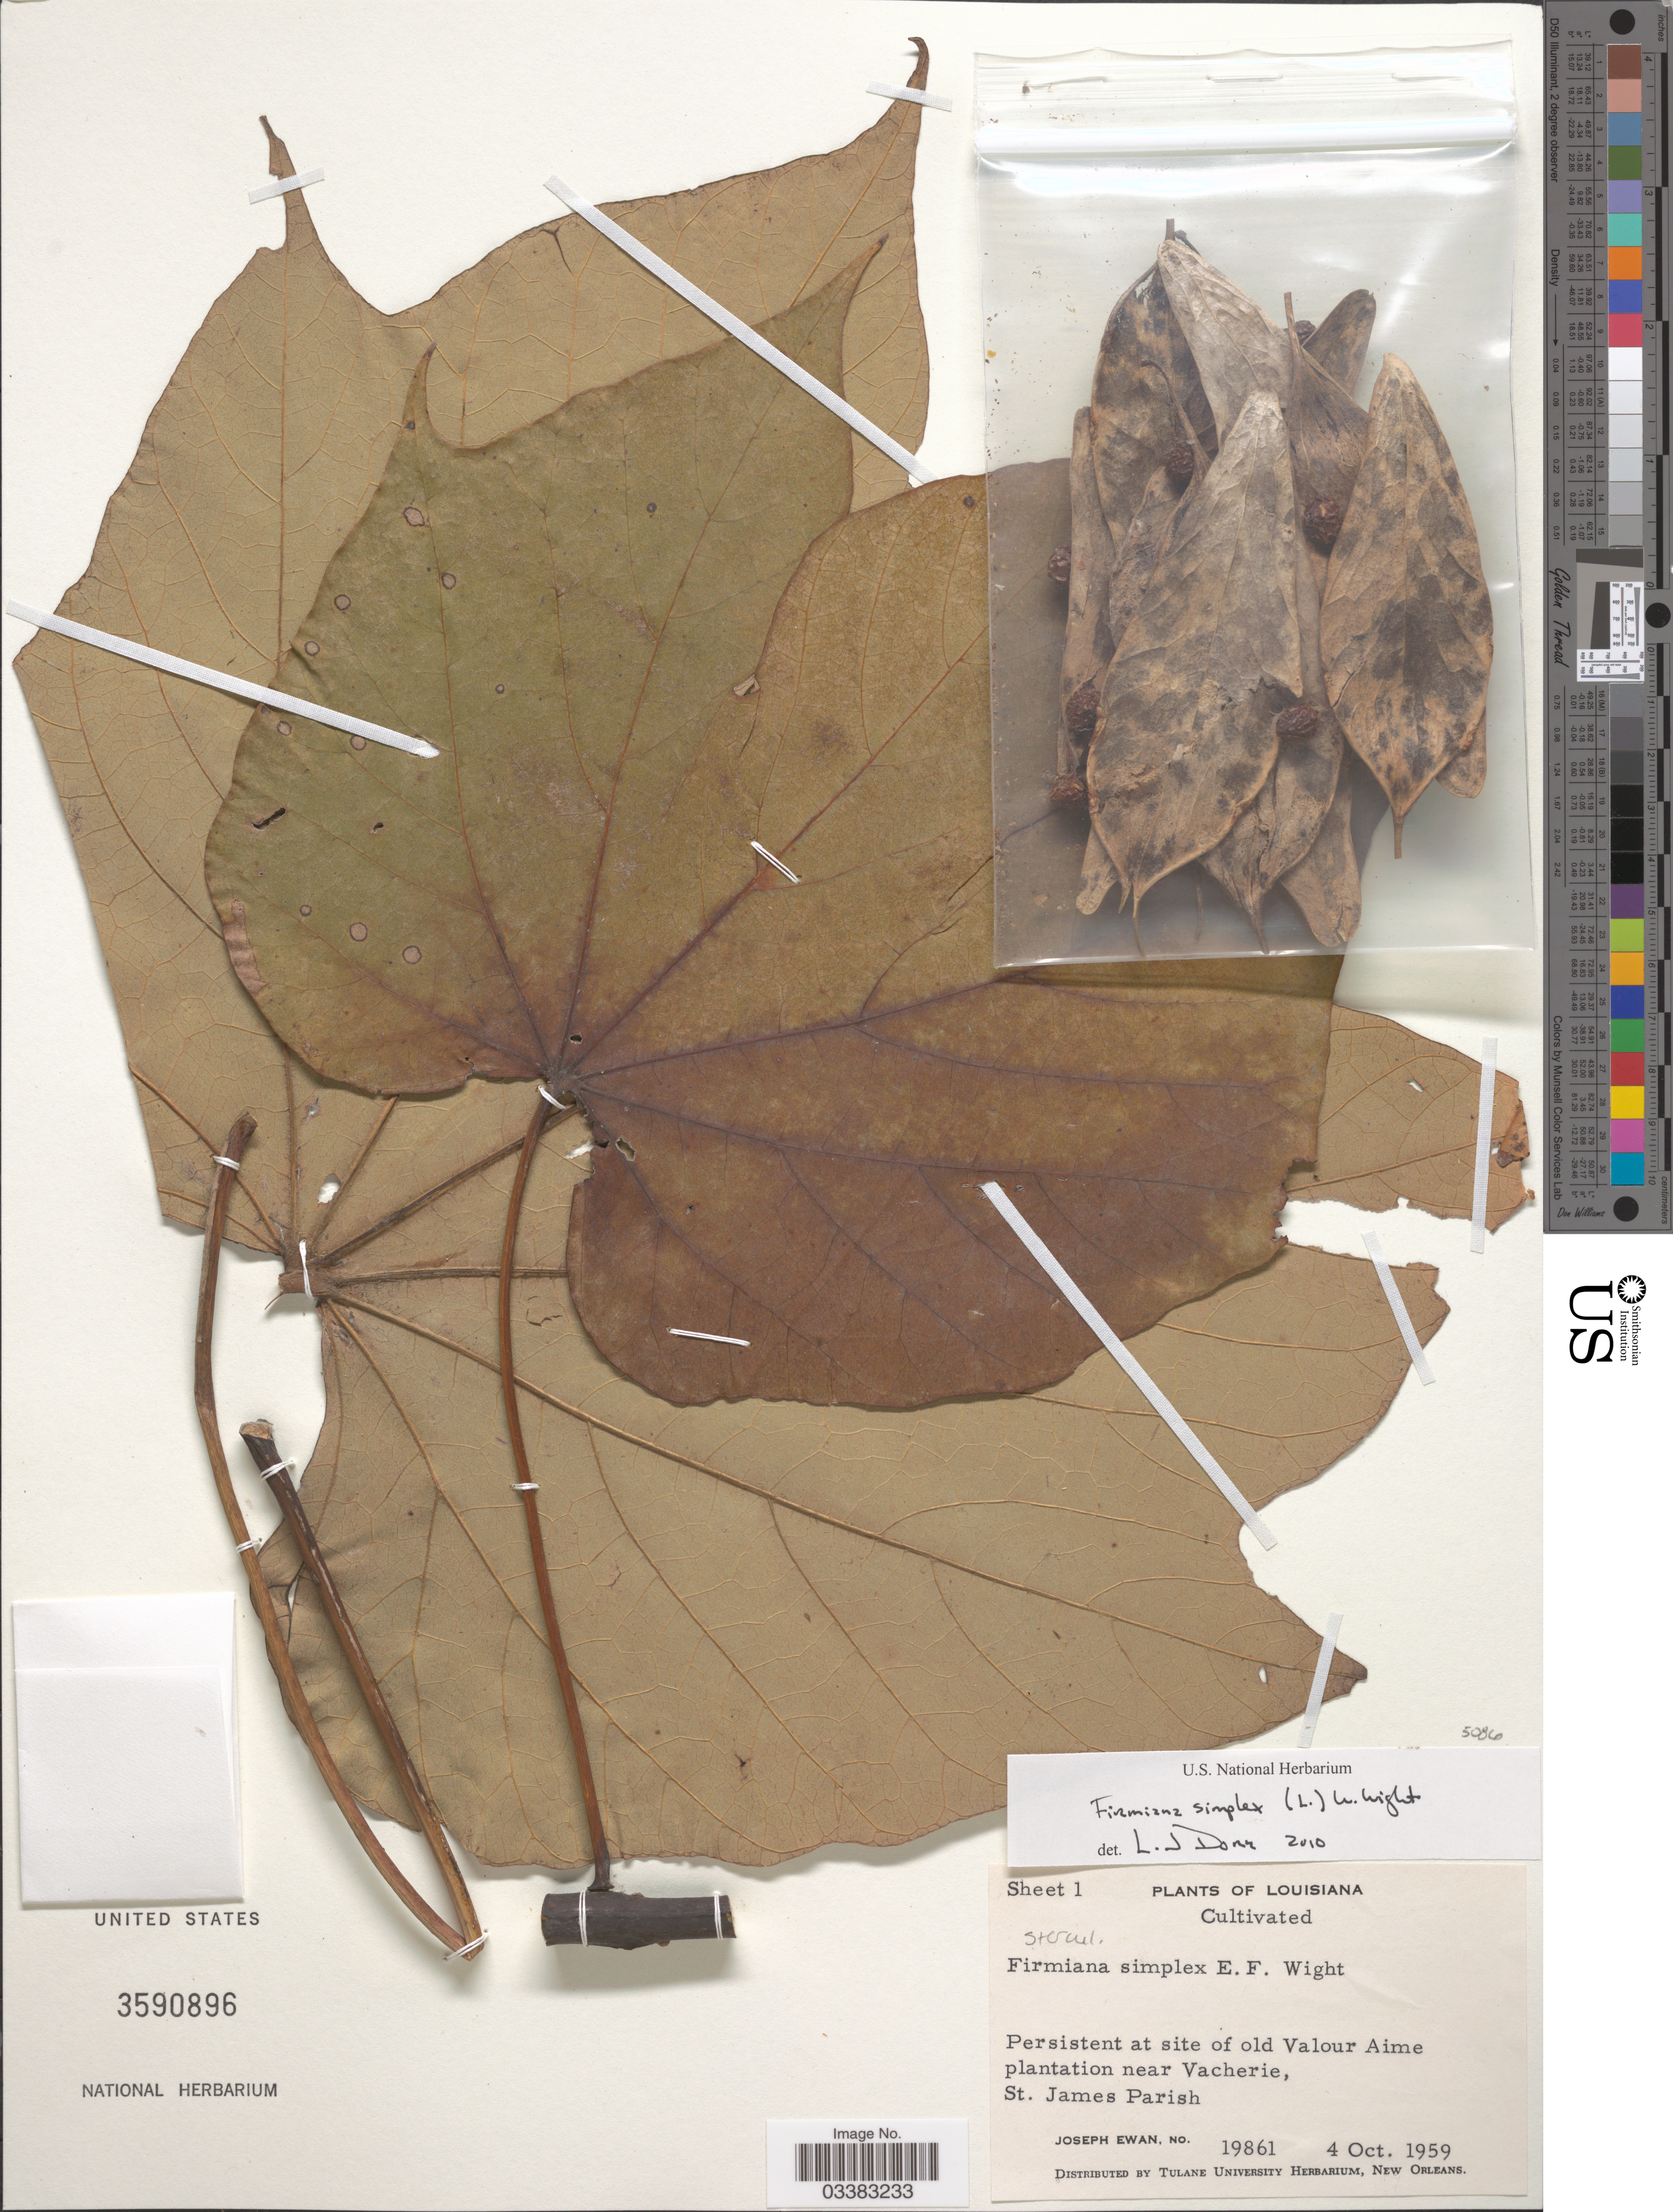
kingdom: Plantae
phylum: Tracheophyta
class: Magnoliopsida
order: Malvales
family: Malvaceae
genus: Firmiana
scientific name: Firmiana simplex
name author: (L.) W. Wight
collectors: J. A. Ewan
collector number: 19861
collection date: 1959-10-04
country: United States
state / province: Louisiana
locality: Persistent at site of old Valour Aime plantation near Vacherie, St. James Parish.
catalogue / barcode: US 3590896